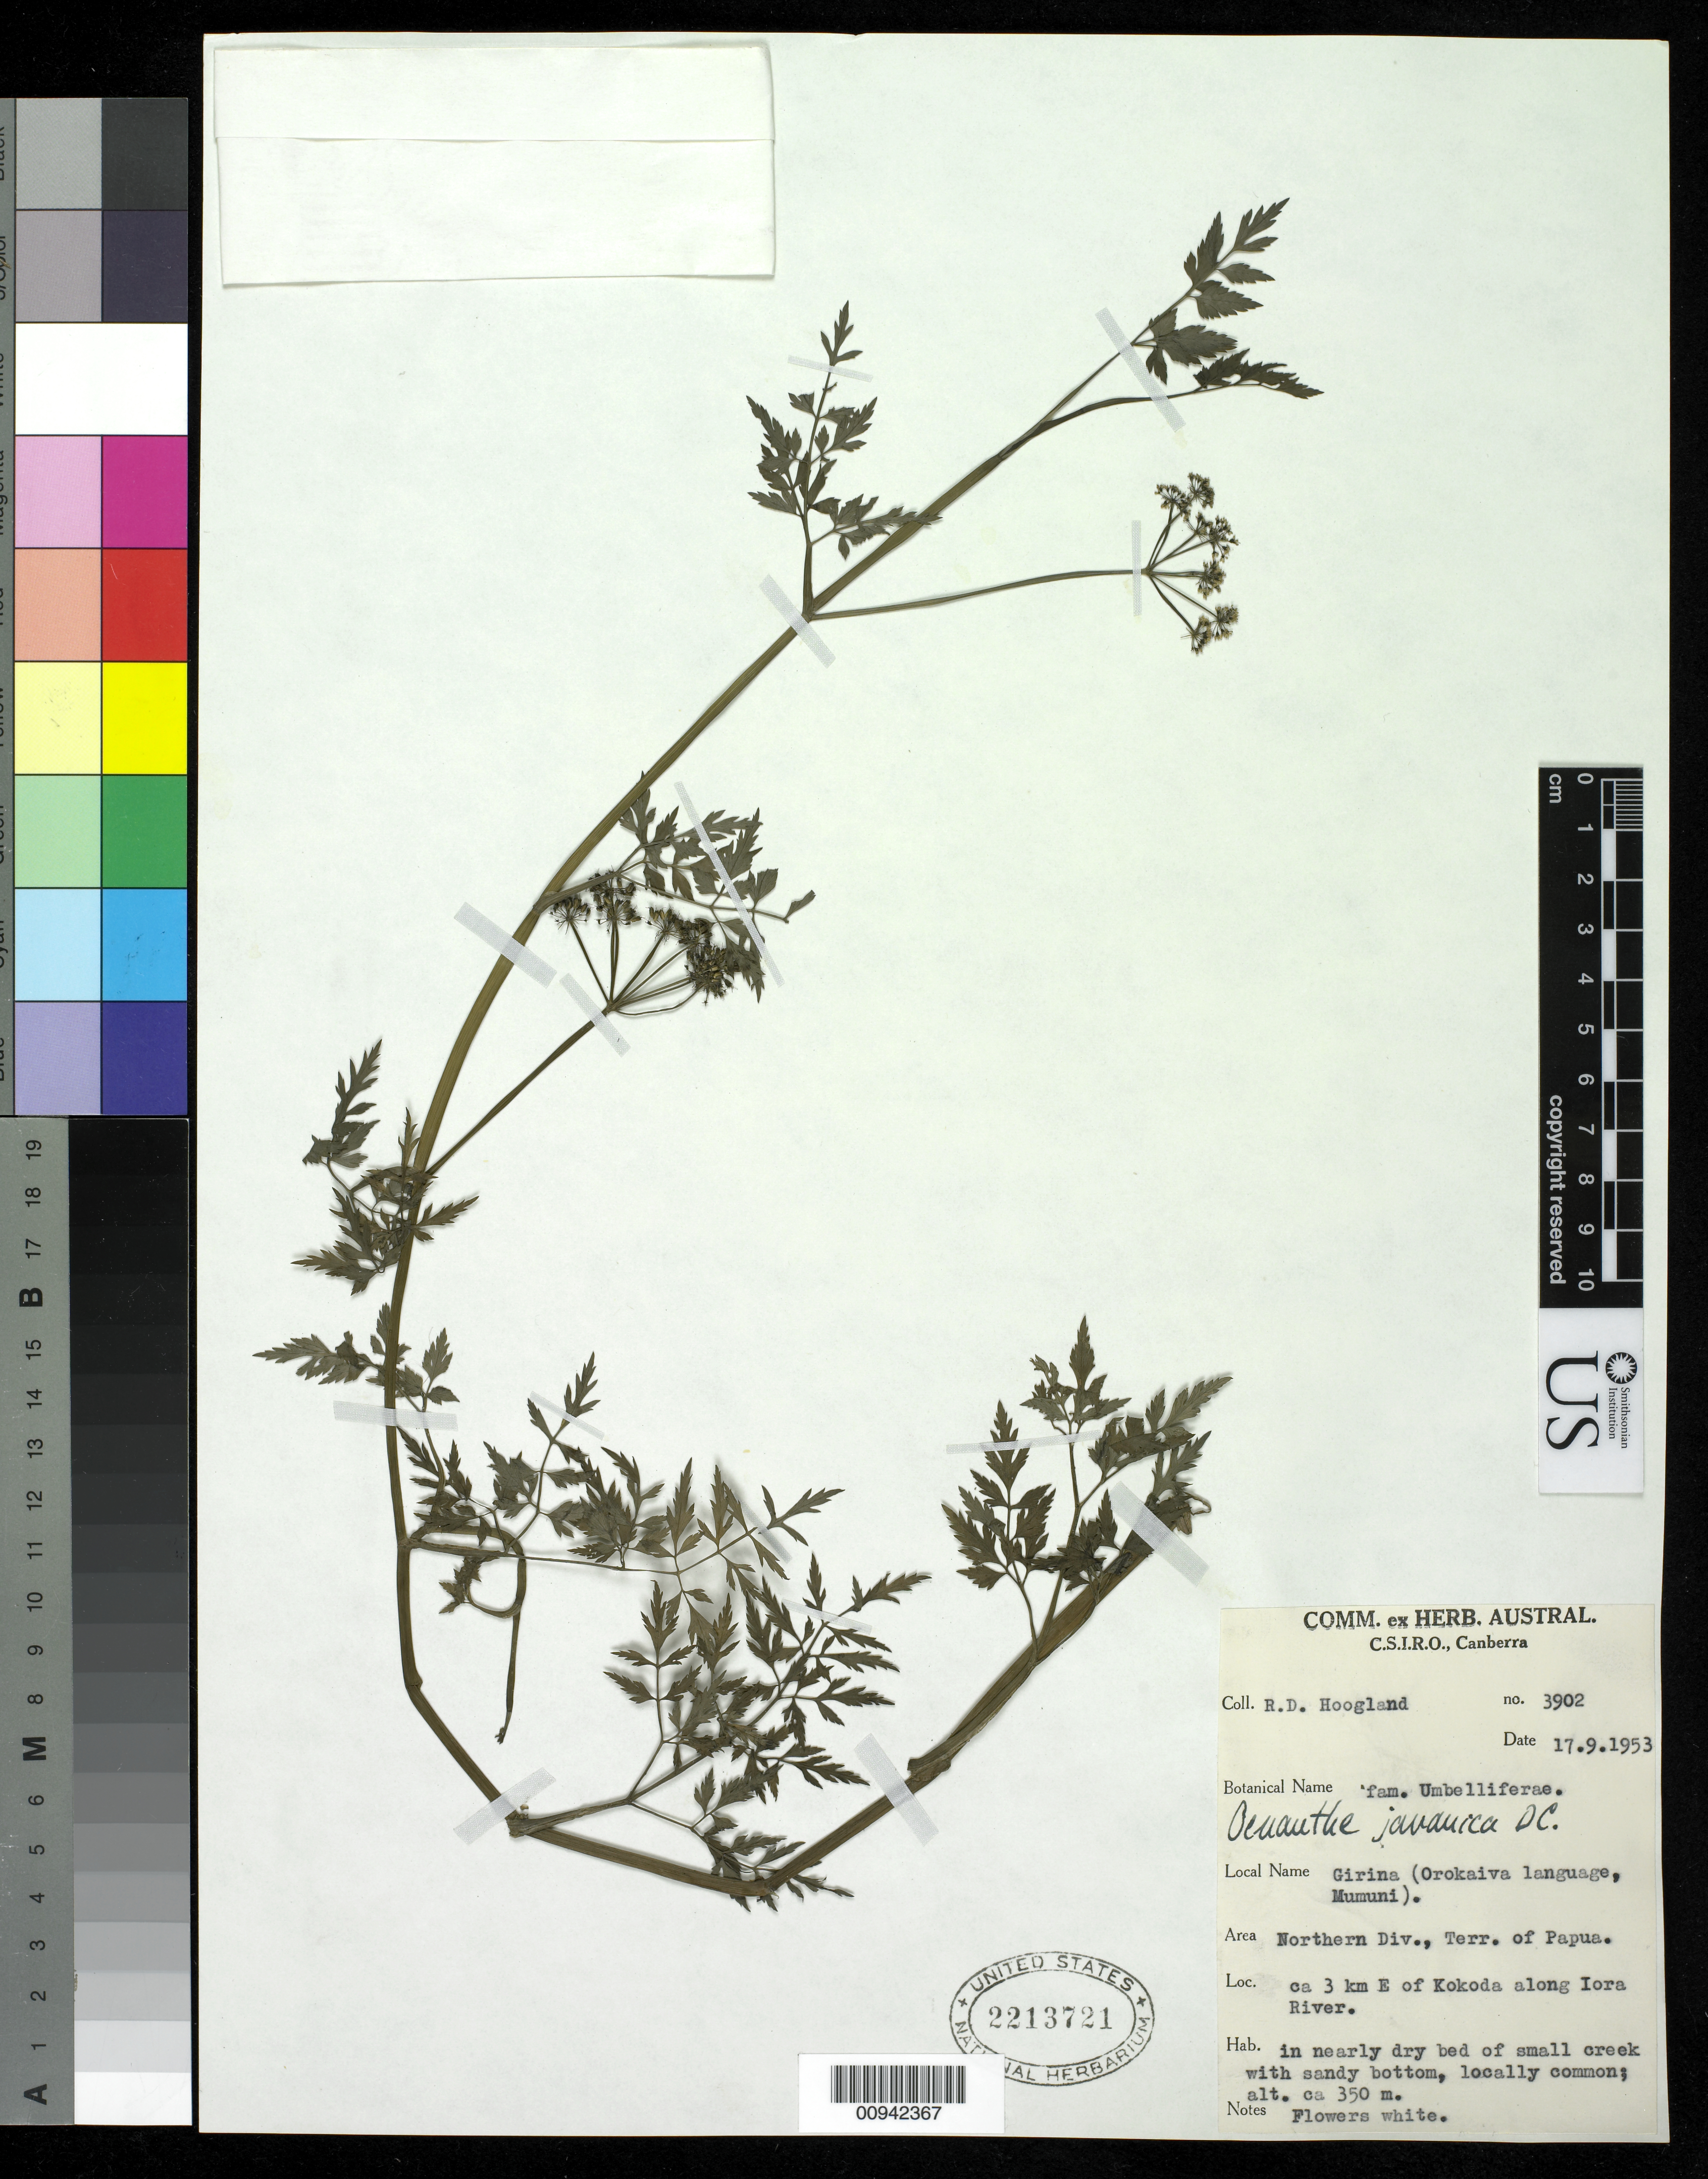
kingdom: Plantae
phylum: Tracheophyta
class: Magnoliopsida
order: Apiales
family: Apiaceae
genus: Oenanthe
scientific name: Oenanthe javanica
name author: (Blume) DC.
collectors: R. D. Hoogland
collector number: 3902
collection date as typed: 17 Sep 1953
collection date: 1953-09-17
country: Papua New Guinea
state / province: Northern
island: New Guinea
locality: ca 3 km E of Kokoda along Iora River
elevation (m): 350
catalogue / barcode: US 2213721